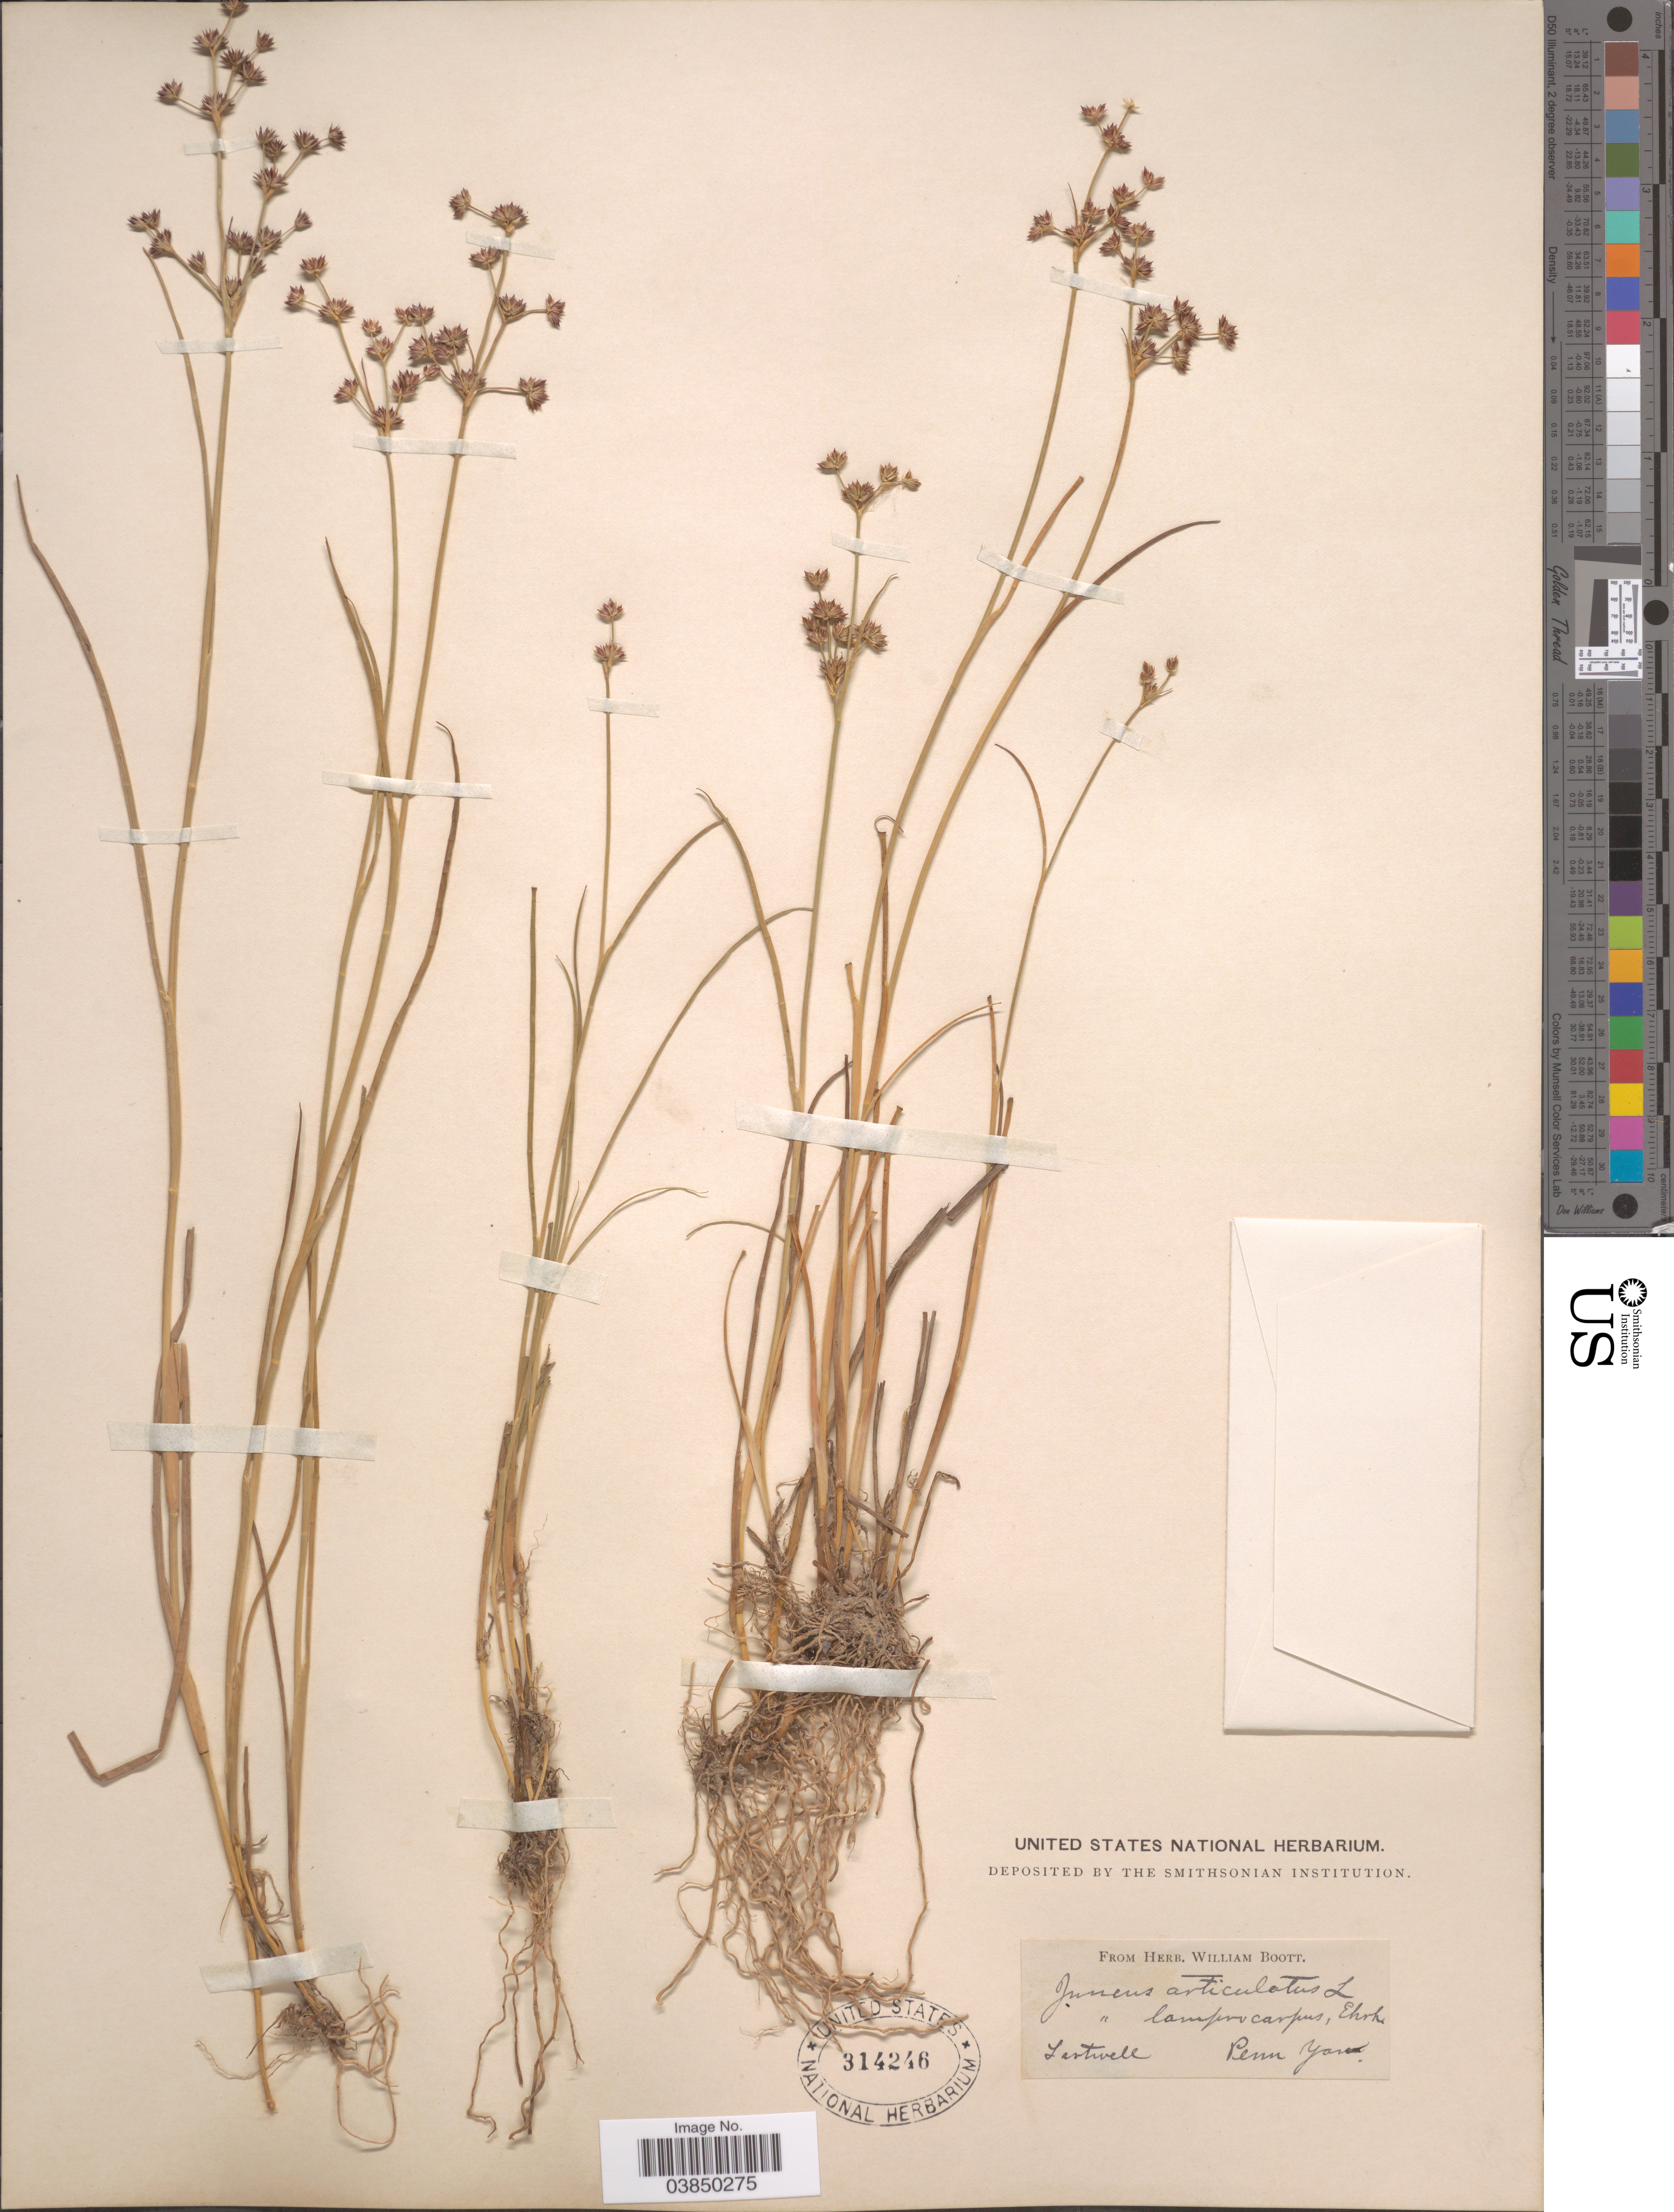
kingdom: Plantae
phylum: Tracheophyta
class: Liliopsida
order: Poales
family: Juncaceae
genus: Juncus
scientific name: Juncus articulatus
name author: L.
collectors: Sartwell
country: United States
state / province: New York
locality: Penn Yan.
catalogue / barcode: US 314246